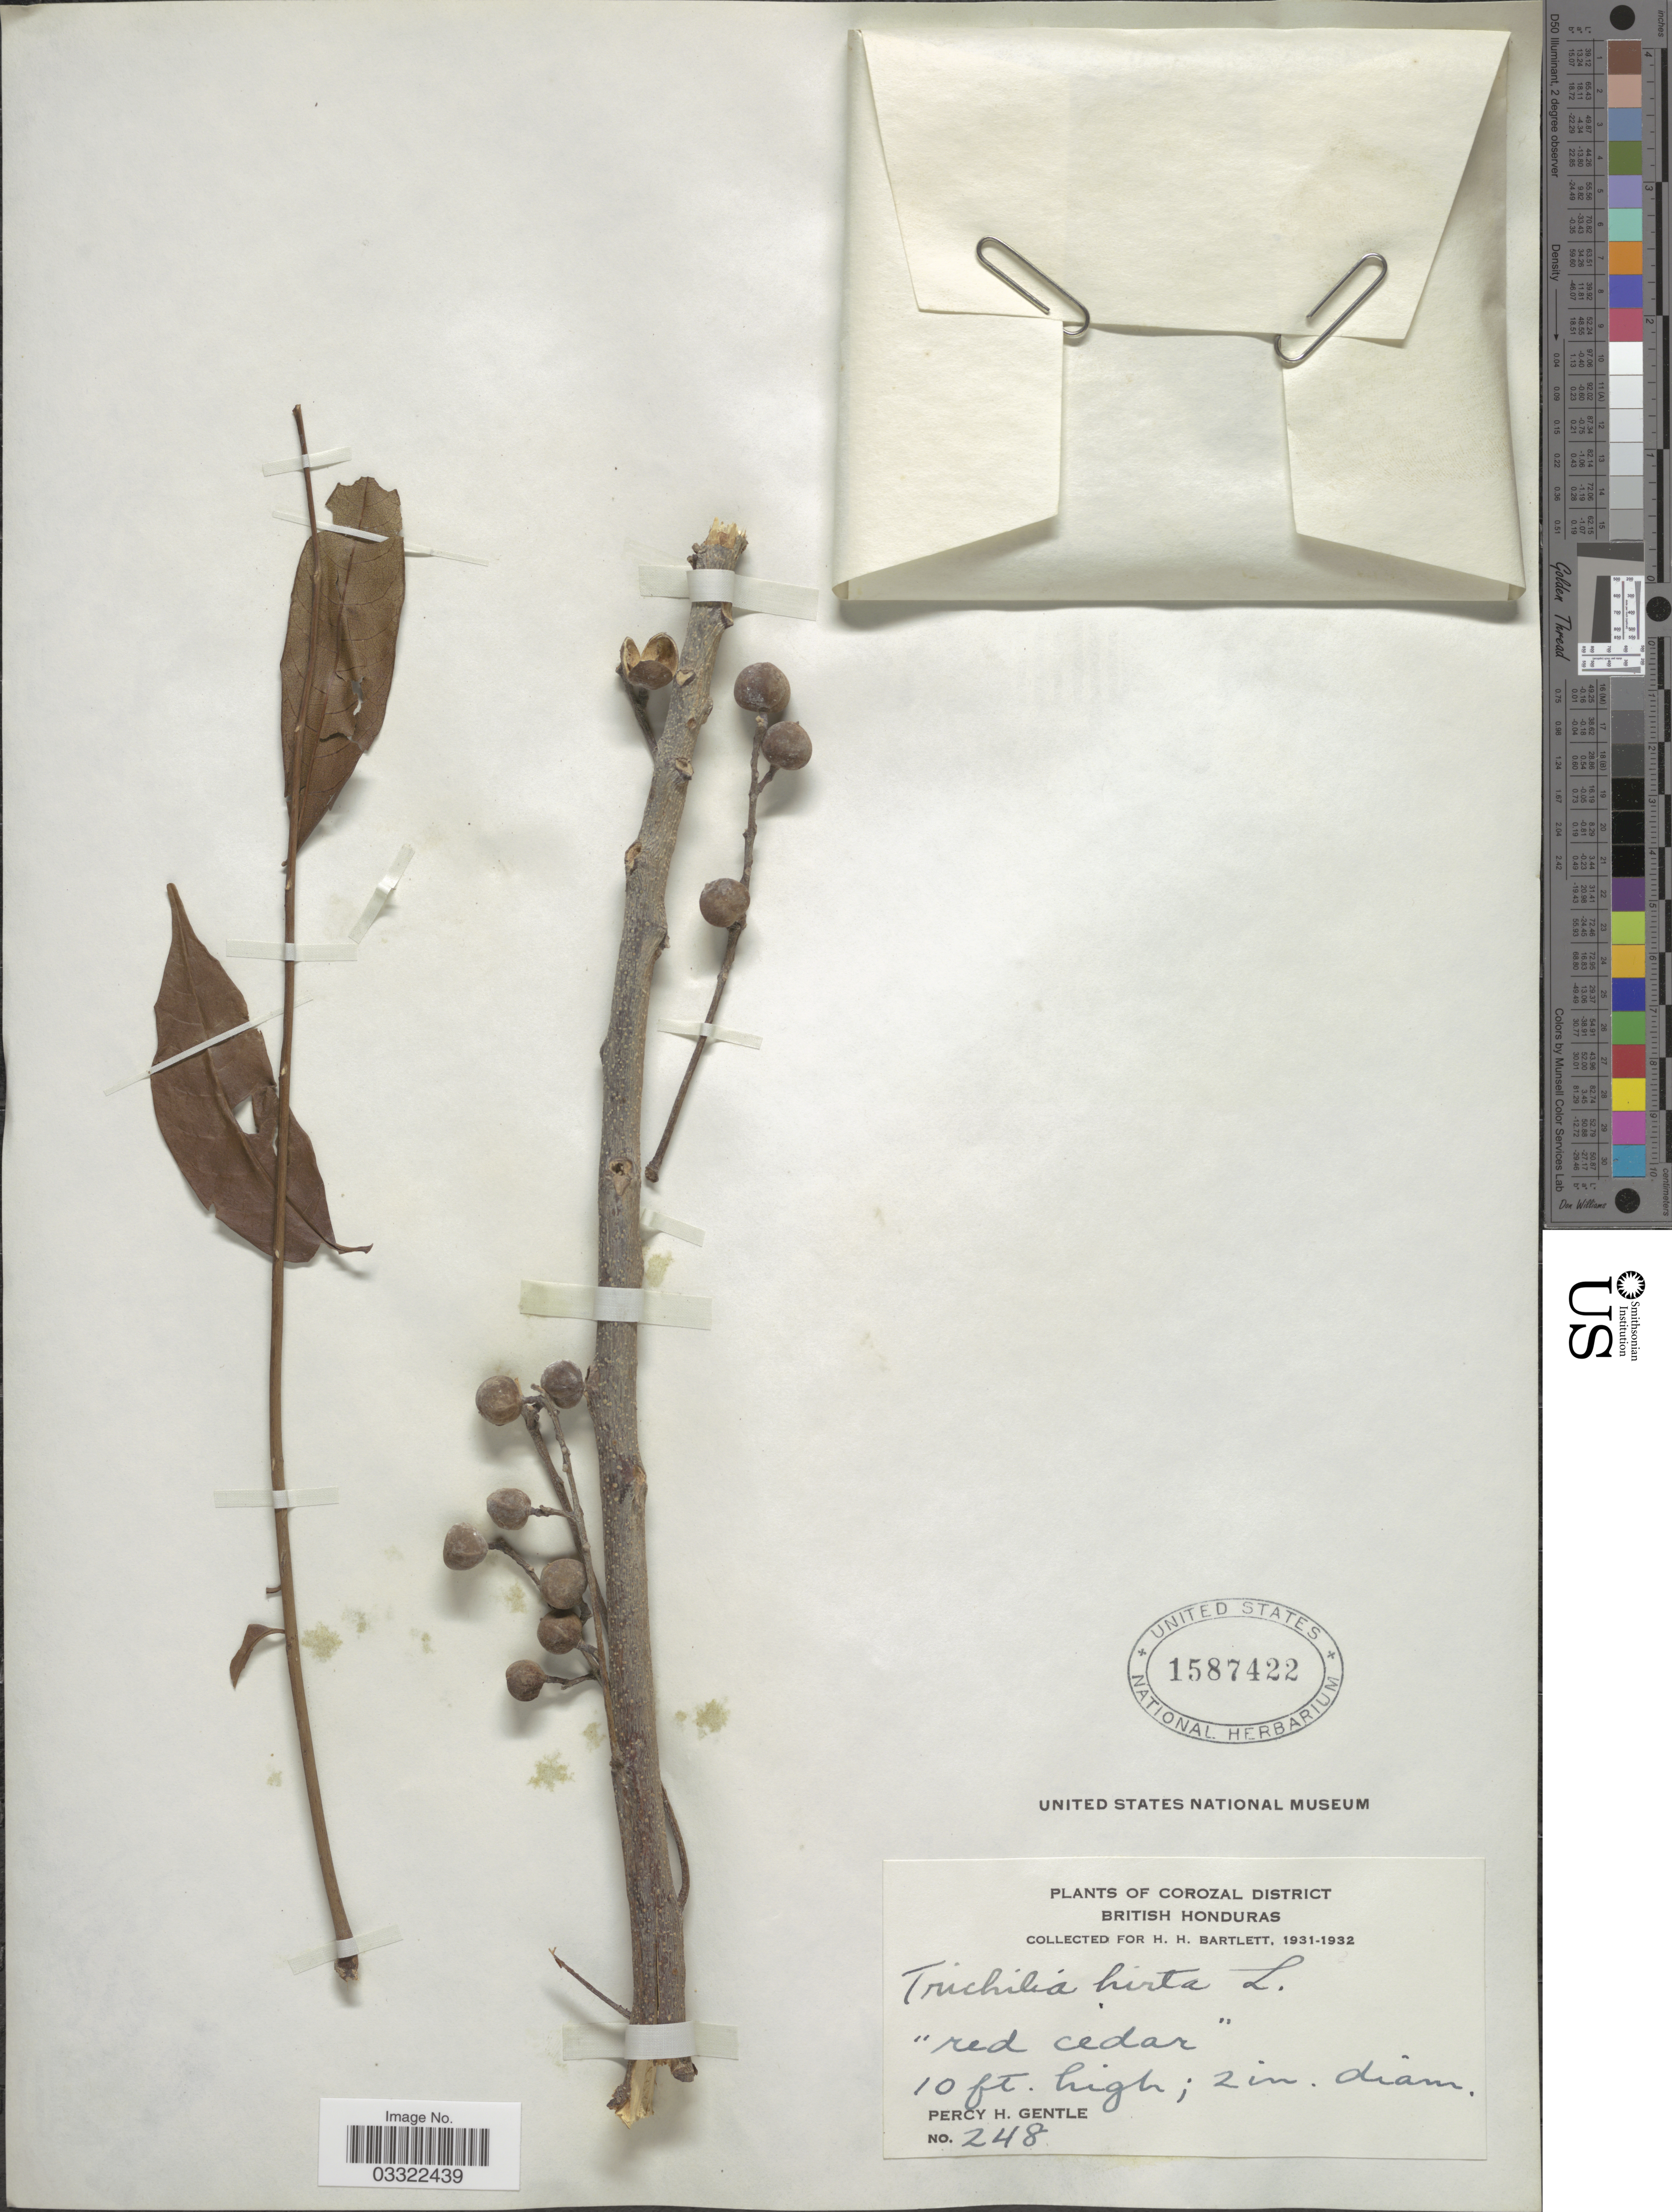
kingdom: Plantae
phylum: Tracheophyta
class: Magnoliopsida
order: Sapindales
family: Meliaceae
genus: Trichilia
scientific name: Trichilia hirta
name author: L.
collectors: P. H. Gentle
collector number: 248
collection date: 1931/1932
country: Belize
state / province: Corozal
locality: Corozal District. British Honduras.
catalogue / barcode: US 1587422